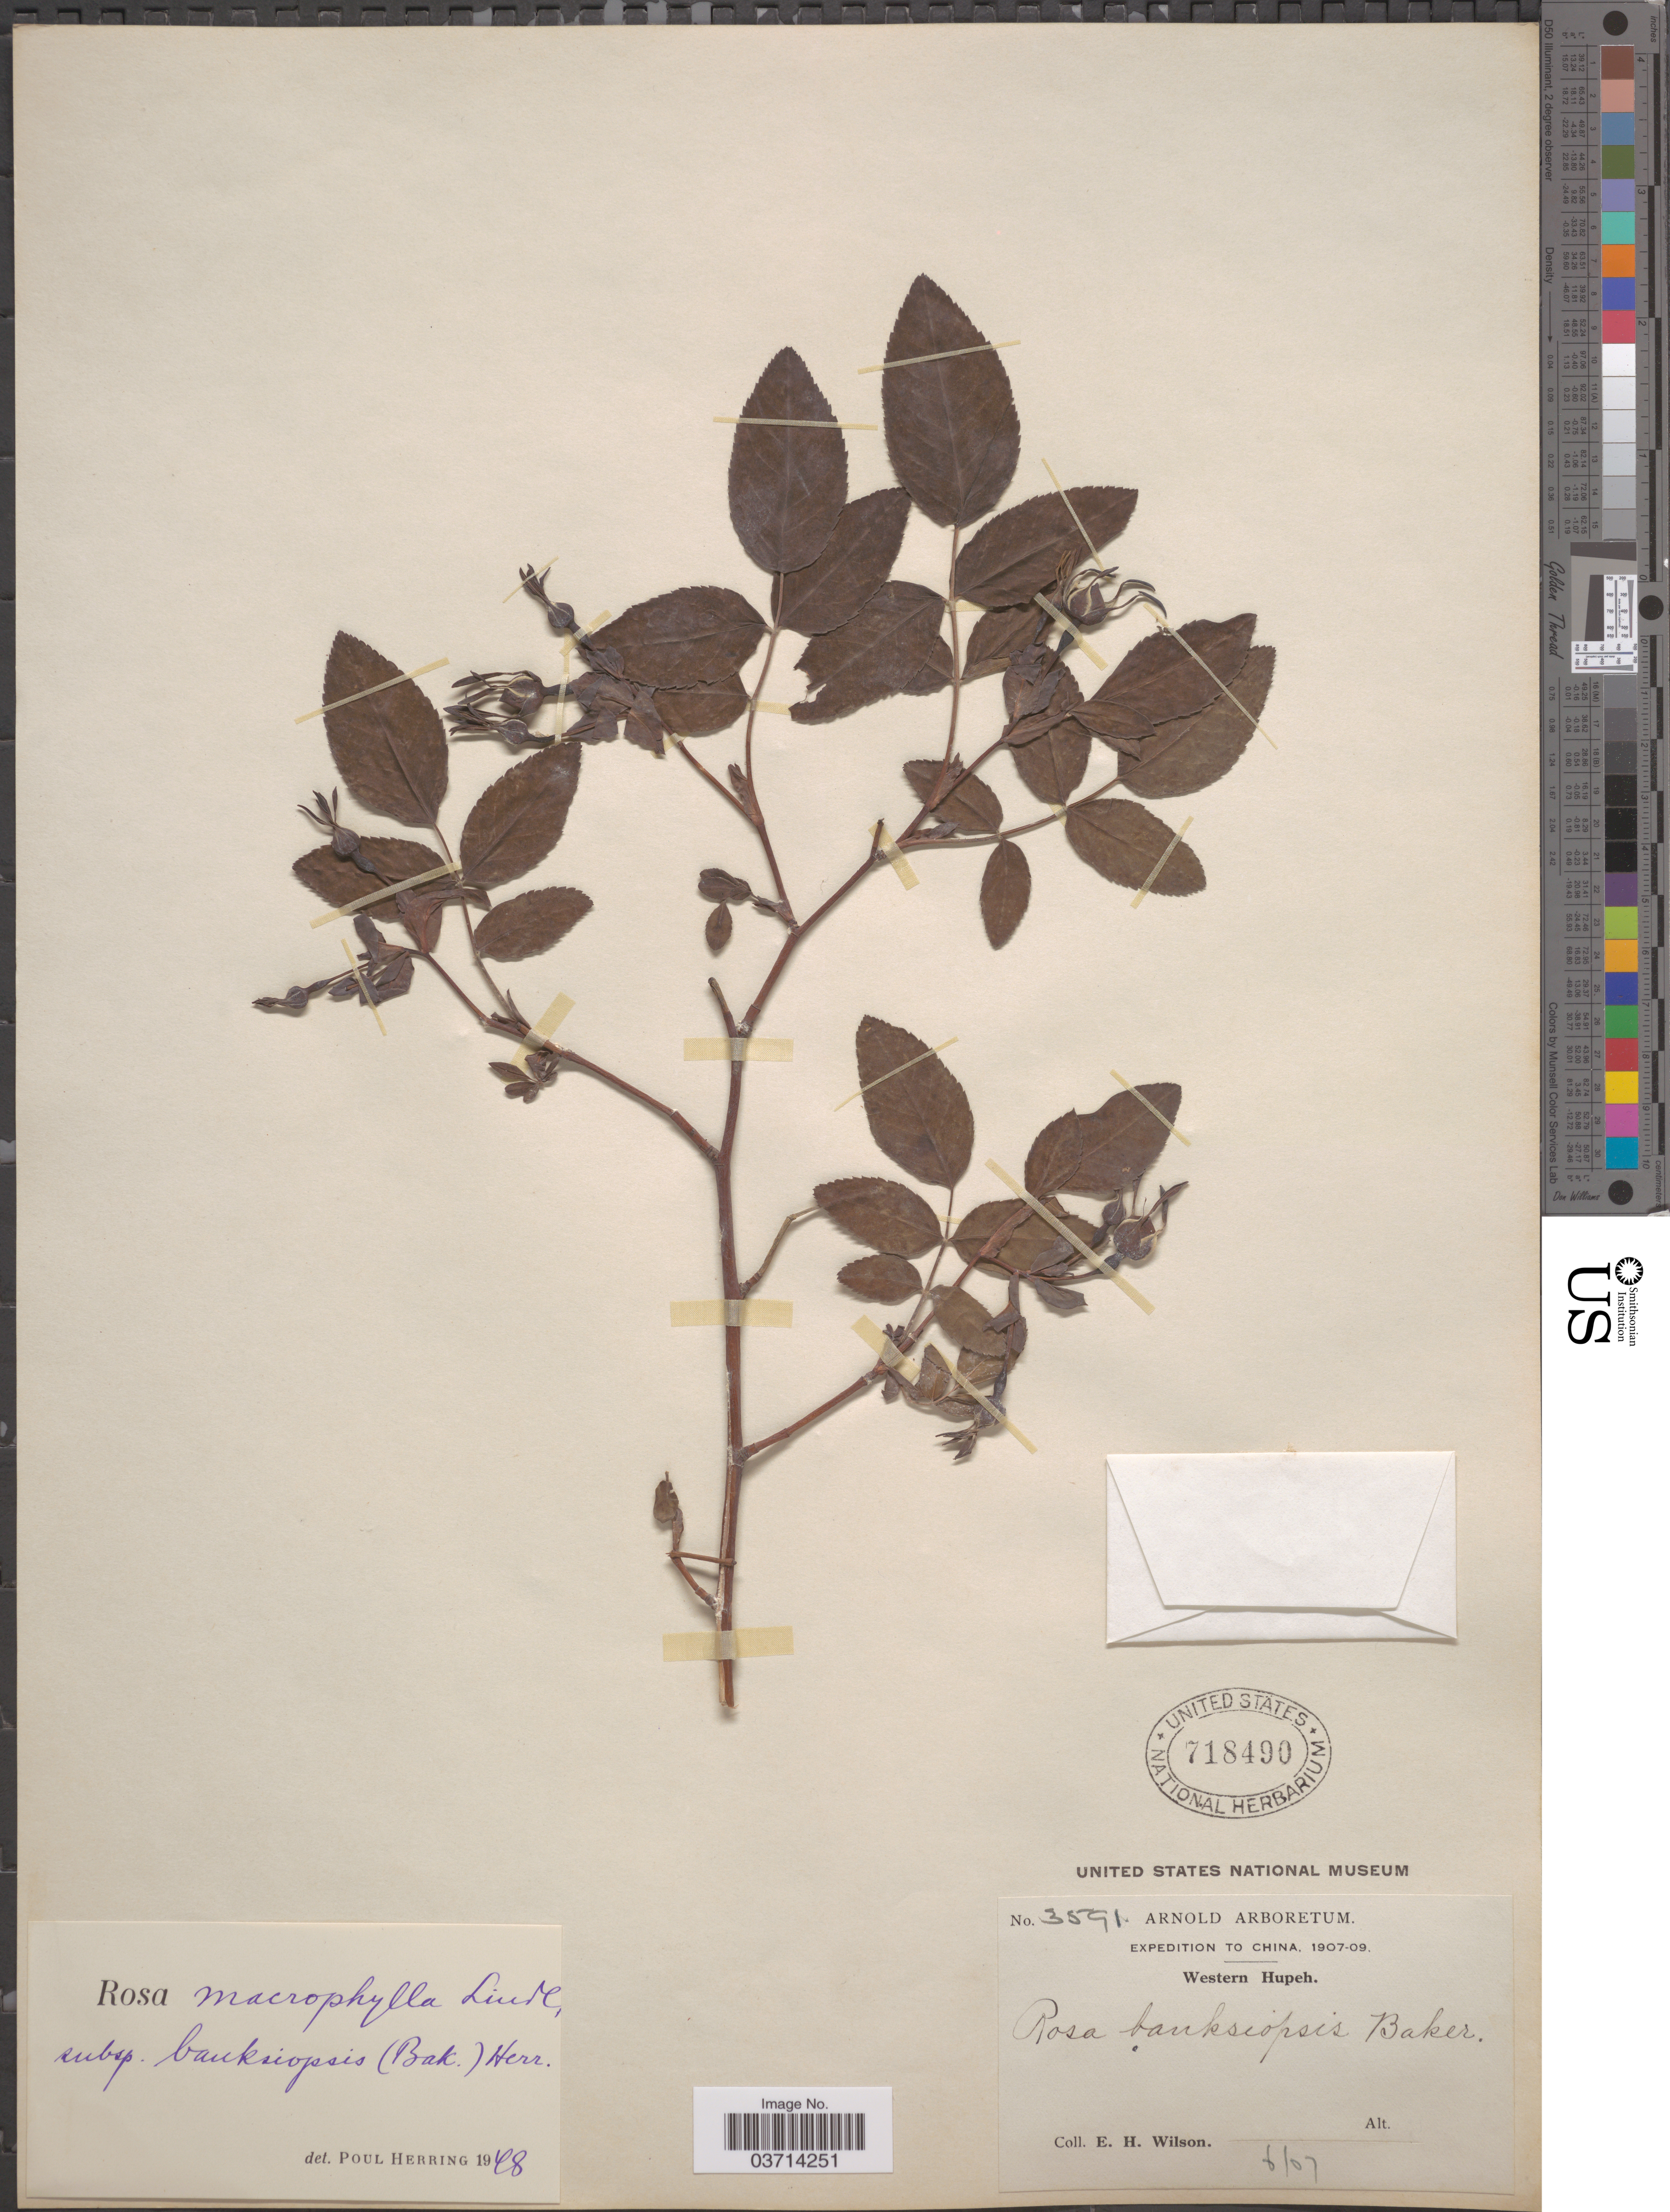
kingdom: Plantae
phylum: Tracheophyta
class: Magnoliopsida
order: Rosales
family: Rosaceae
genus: Rosa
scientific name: Rosa banksiopsis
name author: Baker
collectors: E. Wilson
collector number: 3591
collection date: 1907-06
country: China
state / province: Hubei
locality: Western Hupeh.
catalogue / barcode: US 718490